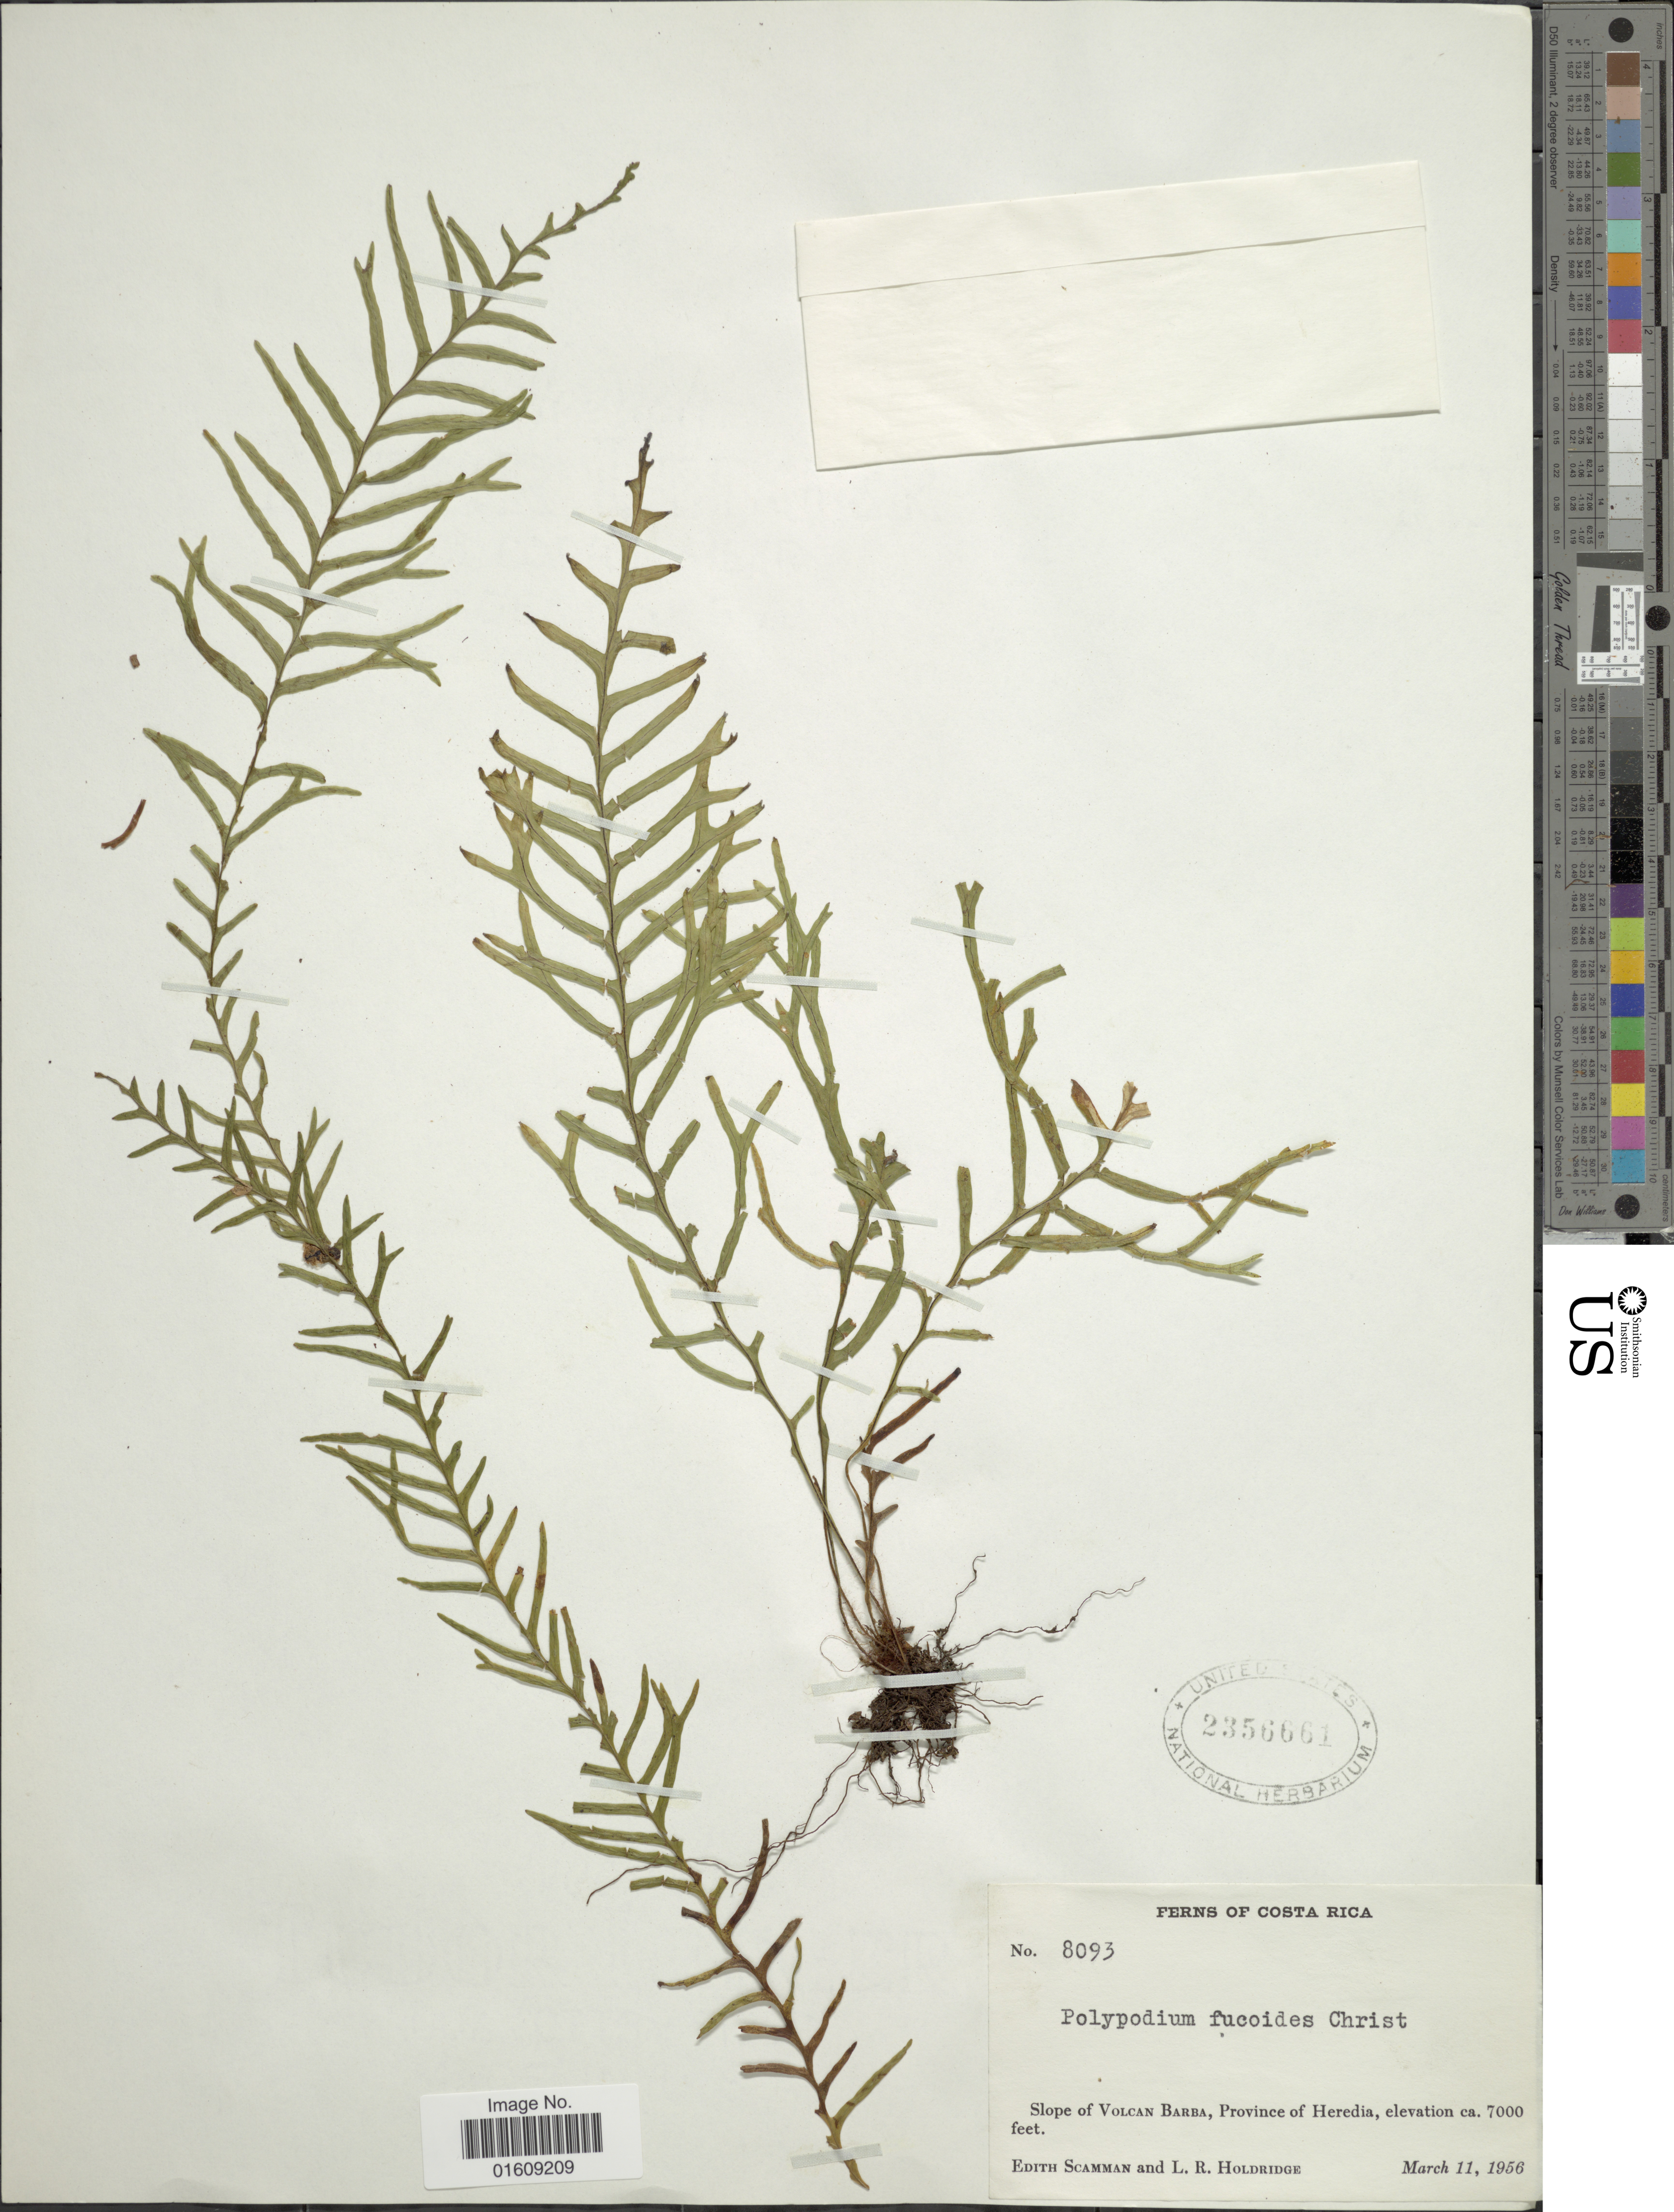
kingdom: Plantae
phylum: Tracheophyta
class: Polypodiopsida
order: Polypodiales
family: Polypodiaceae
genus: Ceradenia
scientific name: Ceradenia fucoides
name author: (Christ) L.E. Bishop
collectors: E. Scamman & L. Holdridge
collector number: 8093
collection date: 1956-03-11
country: Costa Rica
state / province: Heredia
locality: Costa Rica, slope of Volcan Barba, Province of Heredia.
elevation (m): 2134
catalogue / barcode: US 2356661